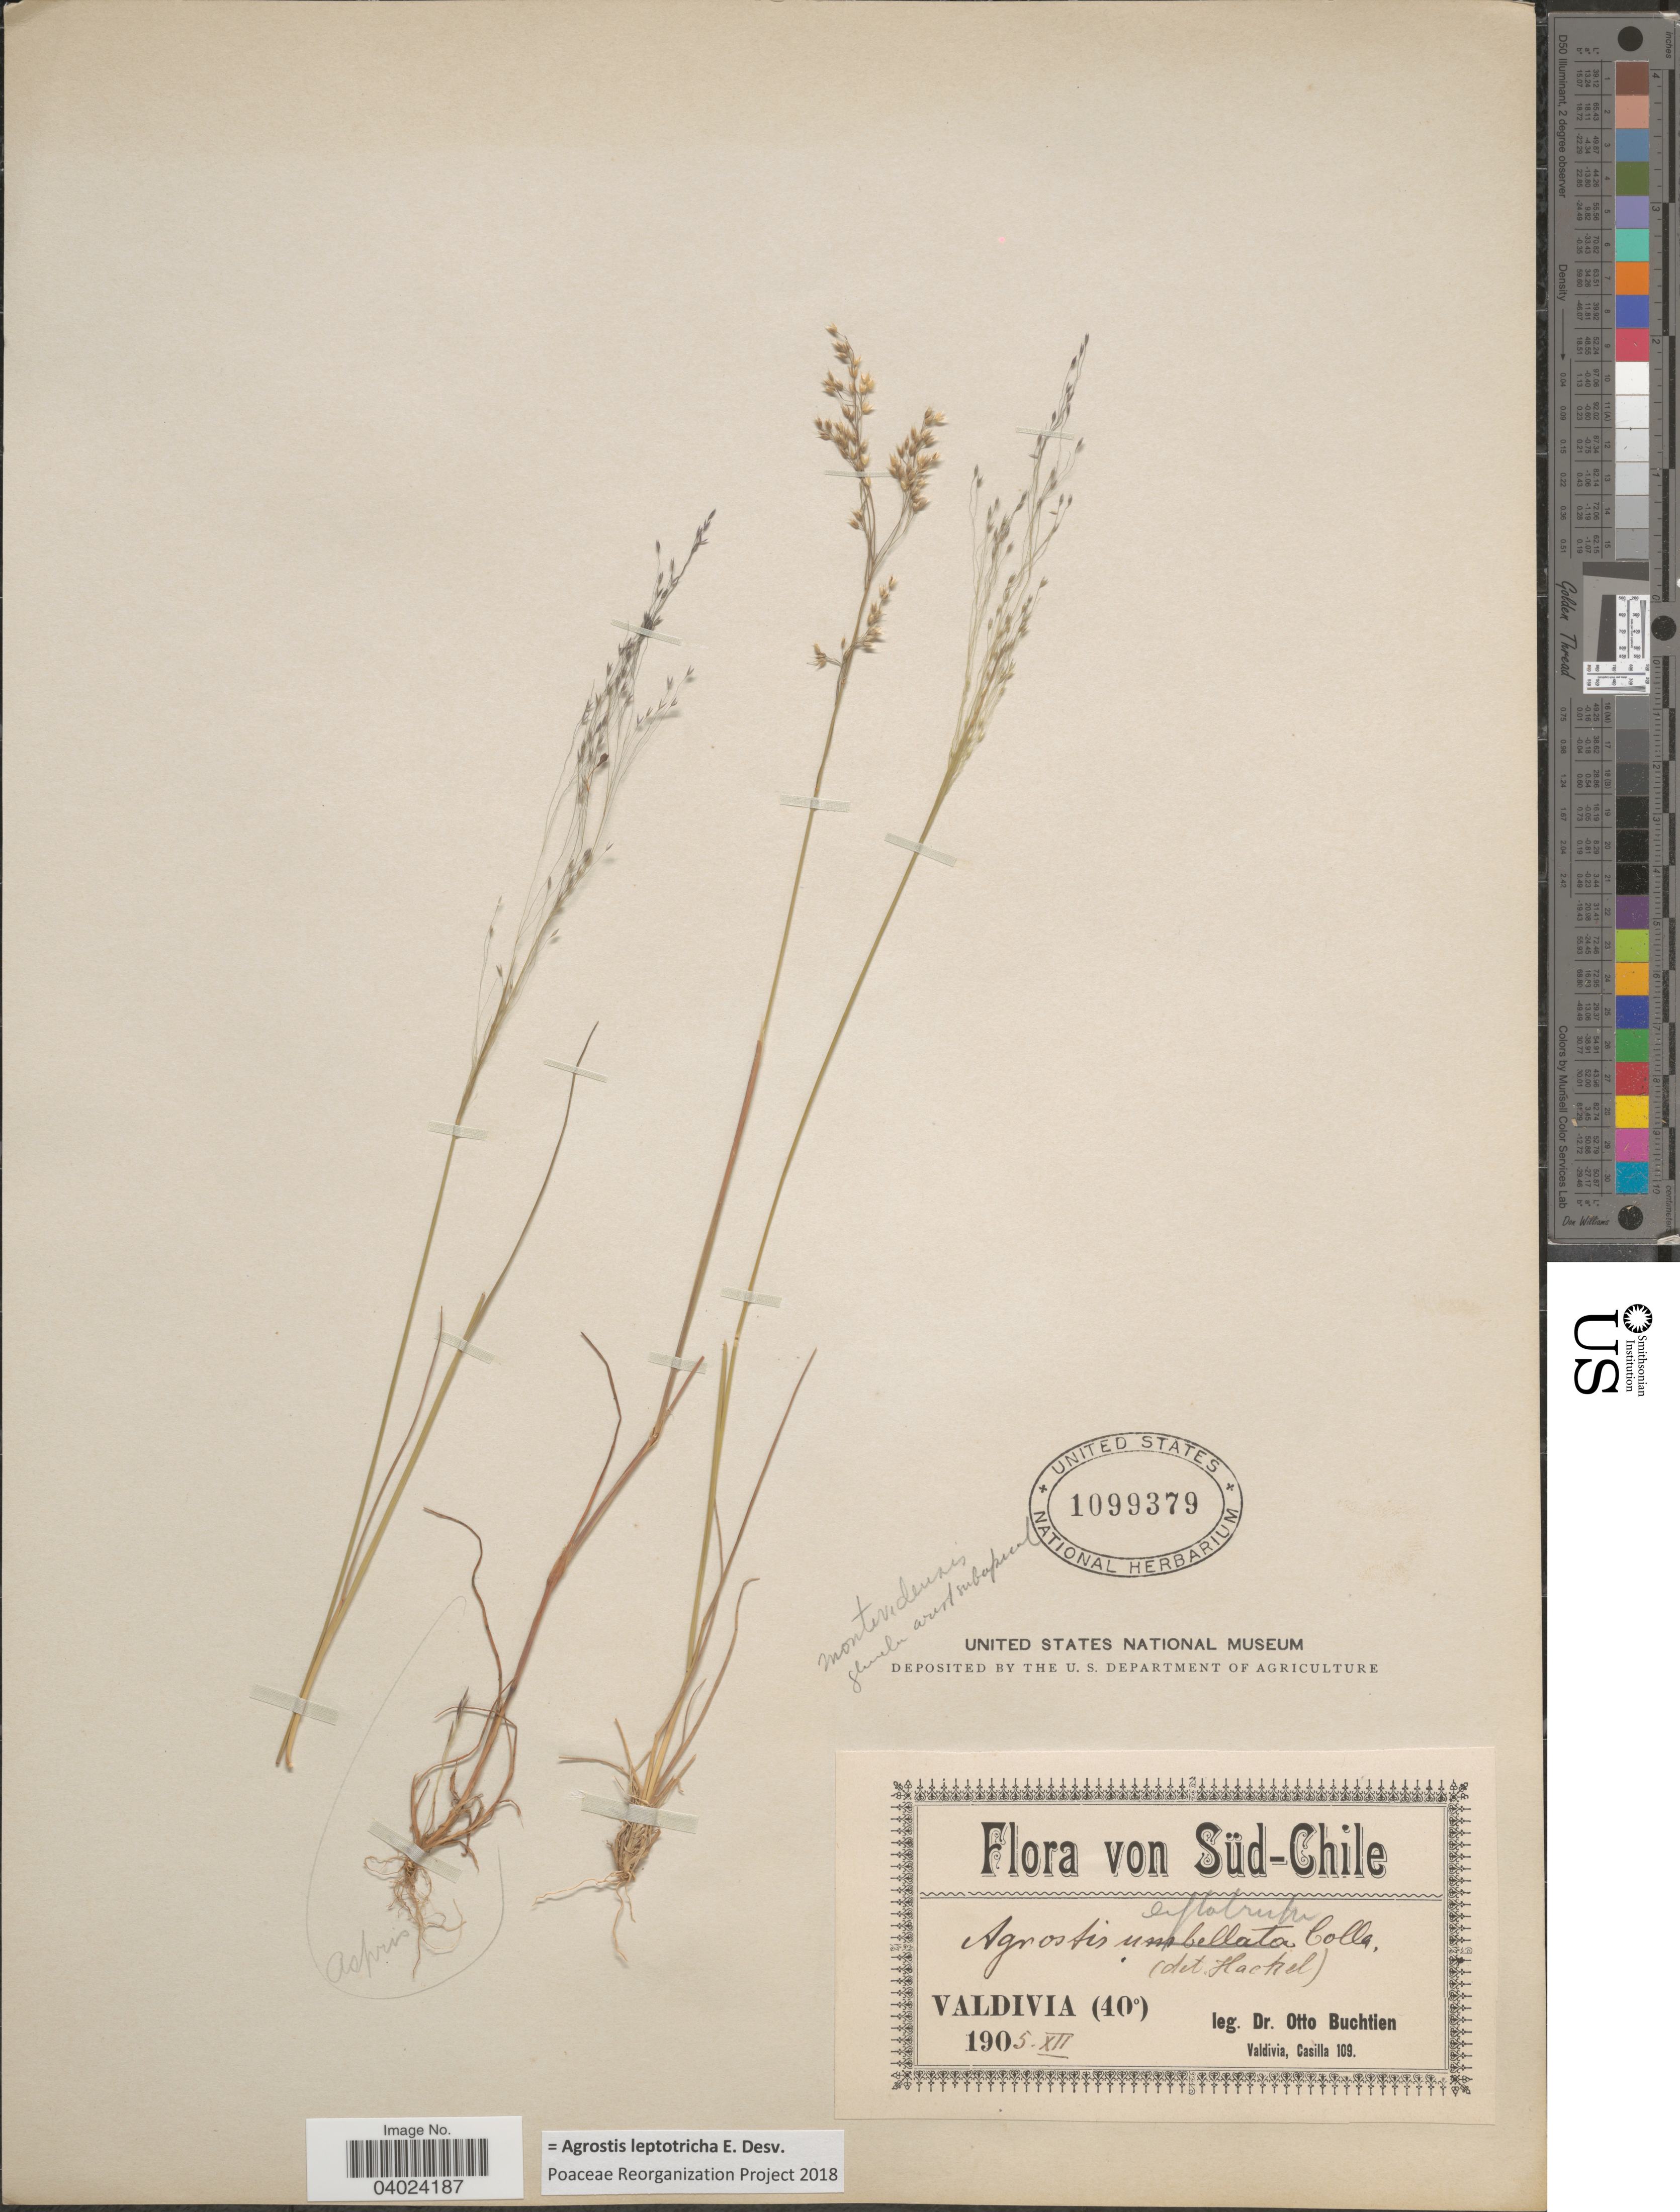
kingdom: Plantae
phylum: Tracheophyta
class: Liliopsida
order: Poales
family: Poaceae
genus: Agrostis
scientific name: Agrostis leptotricha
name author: É. Desv.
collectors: O. Buchtien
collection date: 1905-12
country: Chile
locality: Süd-Chile. Valdivia.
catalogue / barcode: US 1099379